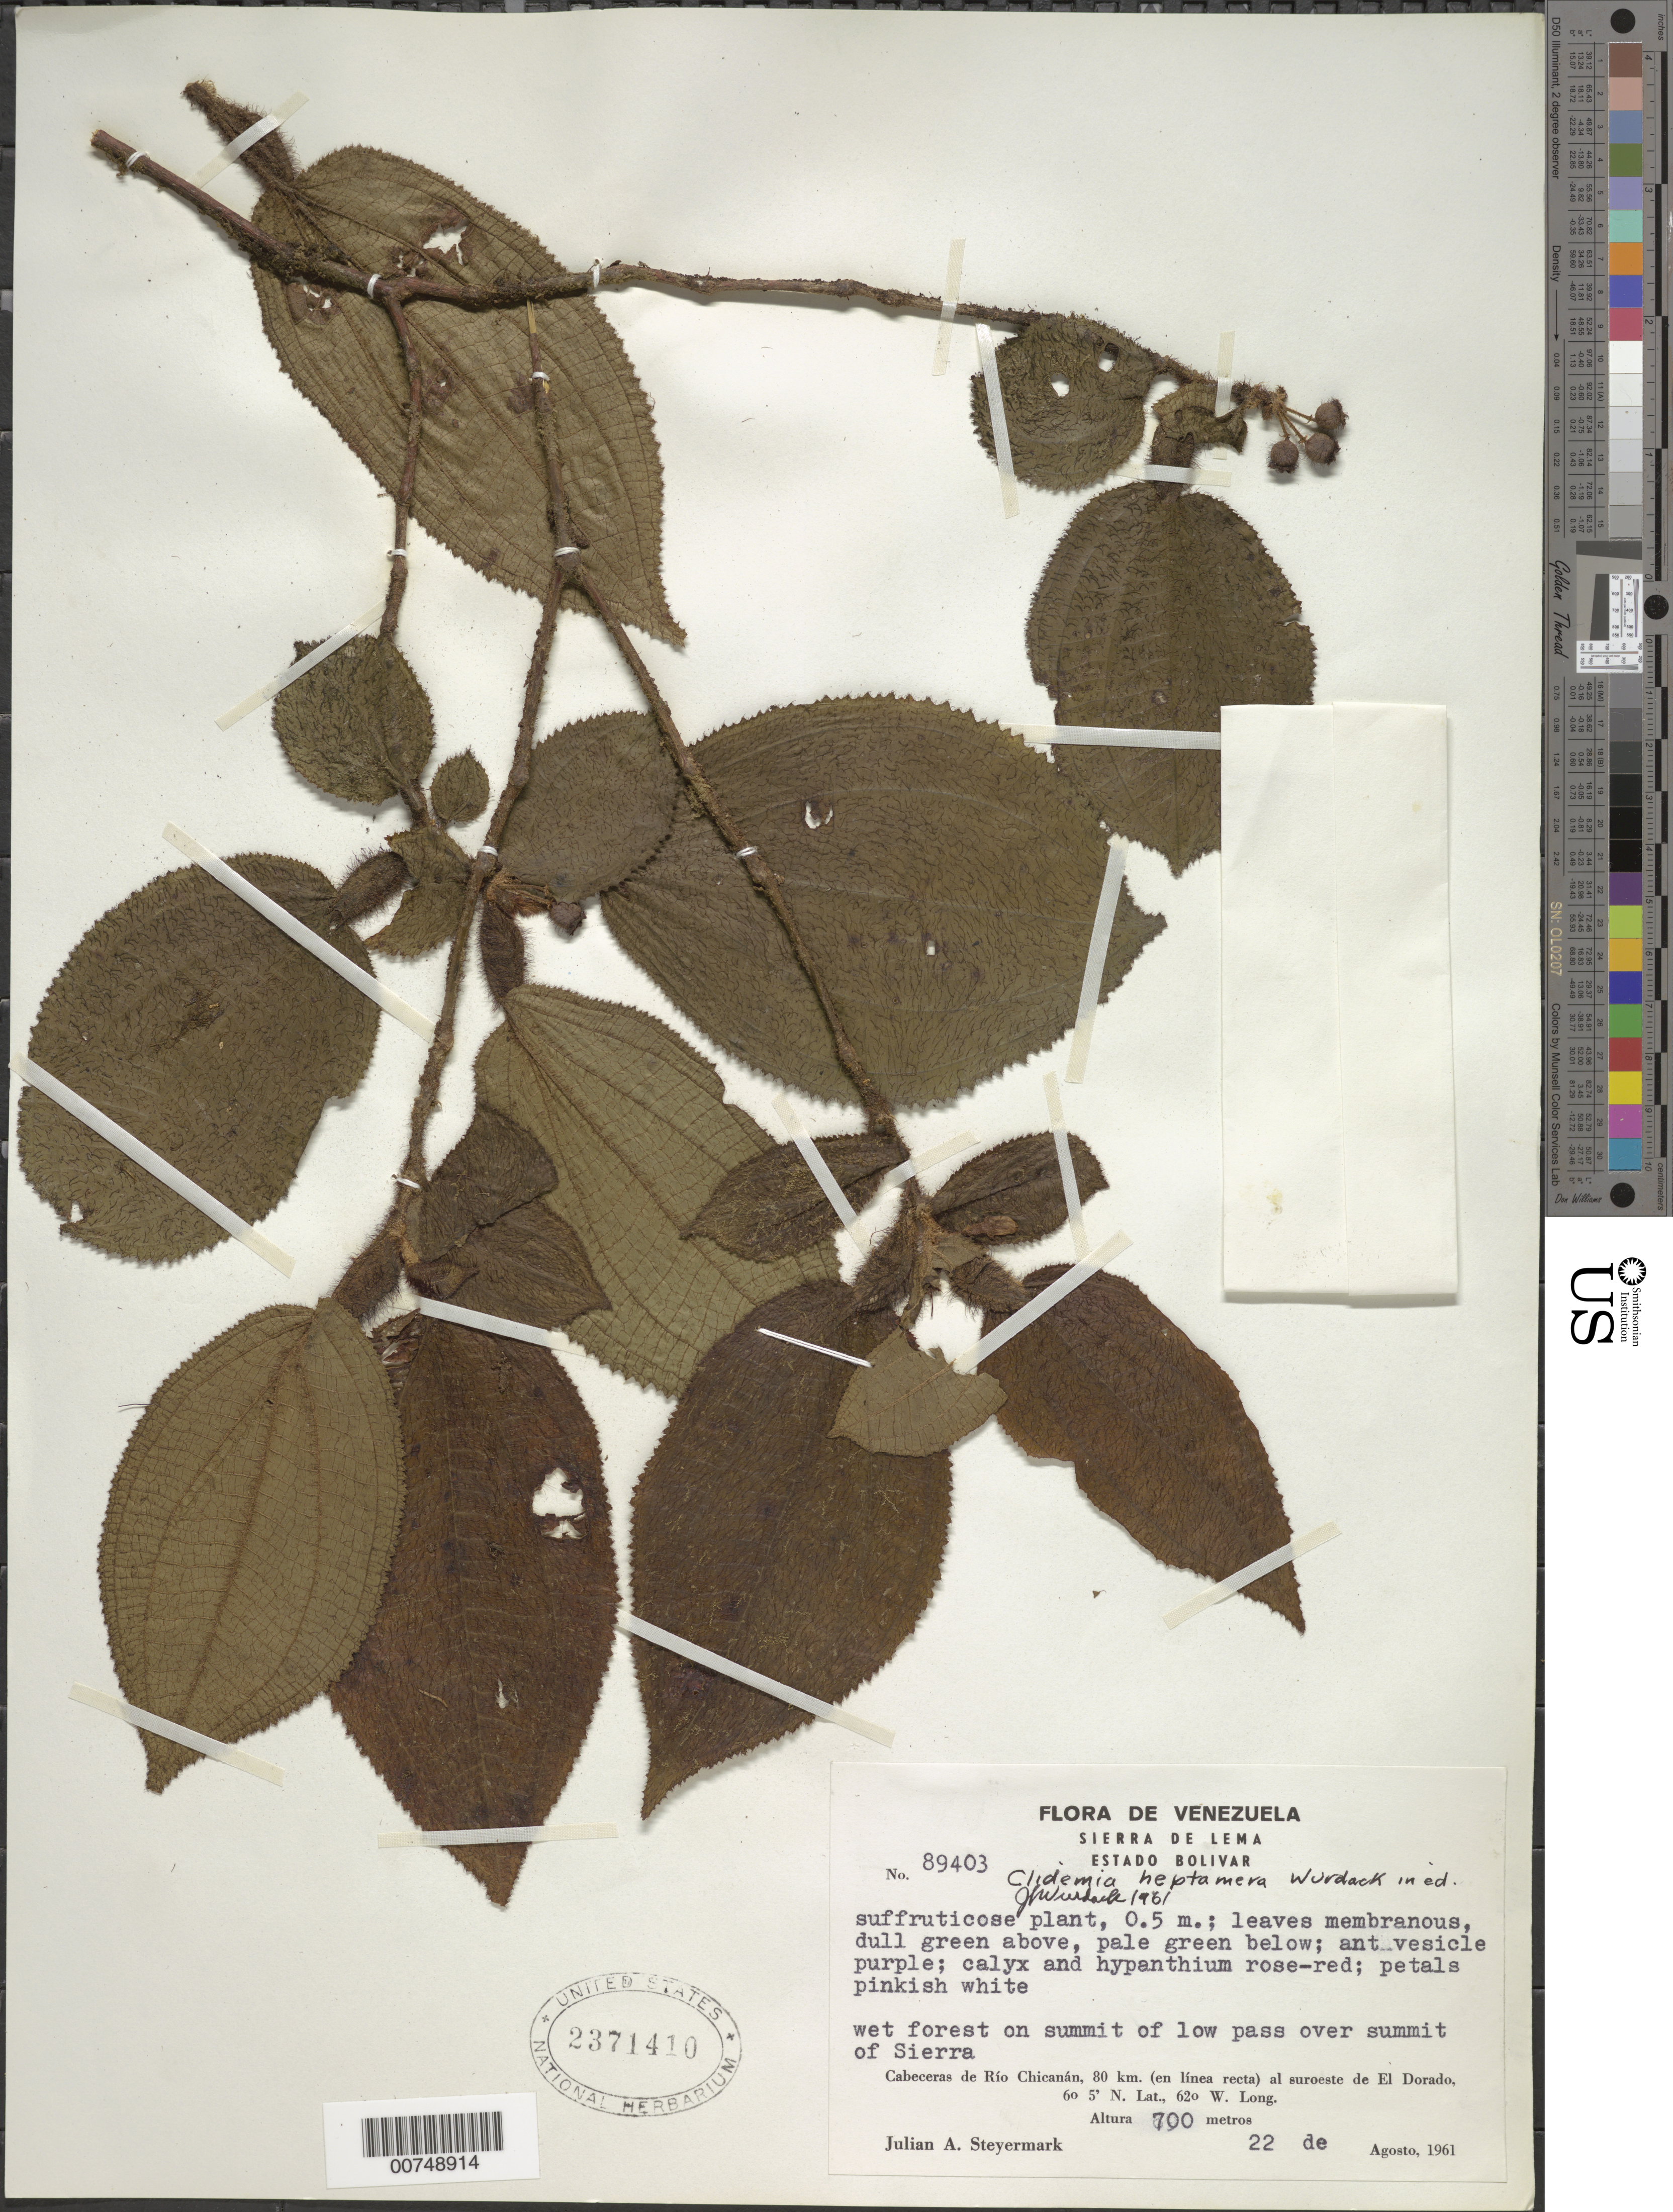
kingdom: Plantae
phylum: Tracheophyta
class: Magnoliopsida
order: Myrtales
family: Melastomataceae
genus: Clidemia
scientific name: Clidemia heptamera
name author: Wurdack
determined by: Wurdack, John J., (US), US (UNITED STATES)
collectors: J. Steyermark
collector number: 89403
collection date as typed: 22-Aug-61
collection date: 1961-08-22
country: Venezuela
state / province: Bolívar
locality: Sierra de Lema; Cabeceras de Río Chicanán, 80 km (in a straight line) to southwest of El Dorado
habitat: Wet forest on summit of low pass over summit of Sierra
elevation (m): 700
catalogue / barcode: US 2371410